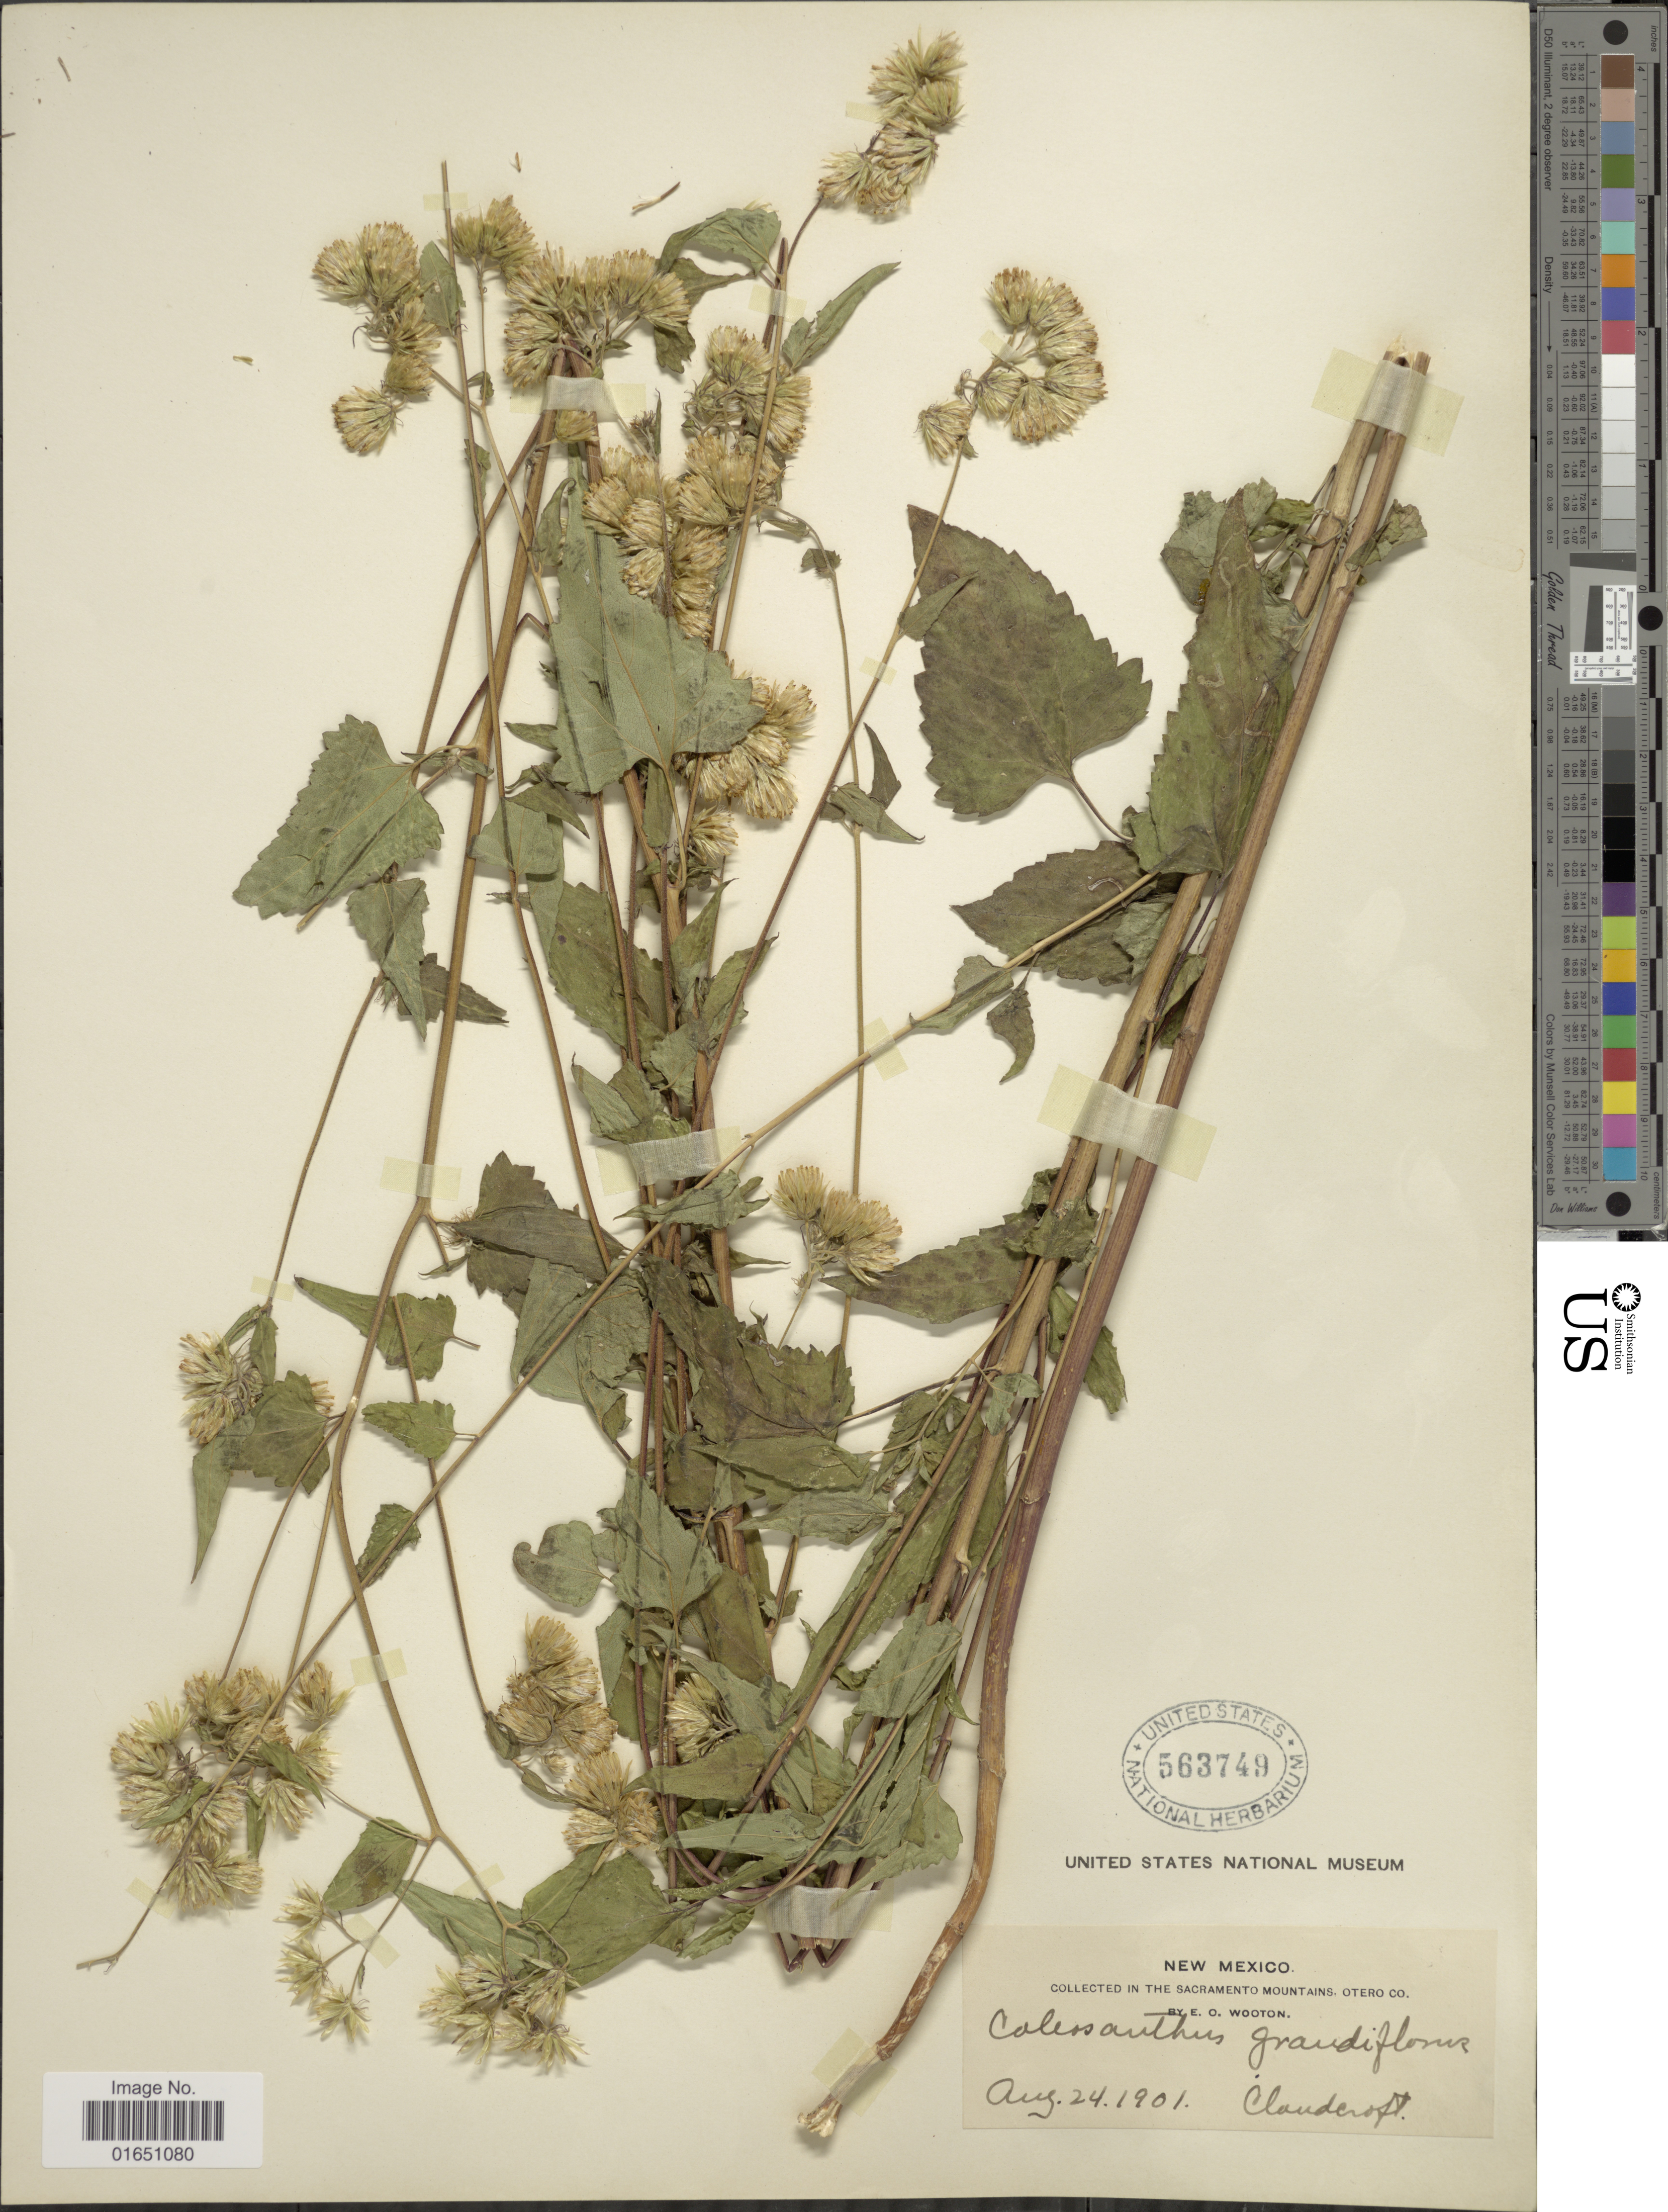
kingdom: Plantae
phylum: Tracheophyta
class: Magnoliopsida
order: Asterales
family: Asteraceae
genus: Brickellia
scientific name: Brickellia grandiflora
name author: (Hook.) Nutt.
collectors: E. O. Wooton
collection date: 1901-08-24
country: United States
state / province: New Mexico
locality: In The Sacramento Mountains, Otero Co., Clauderoft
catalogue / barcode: US 563749